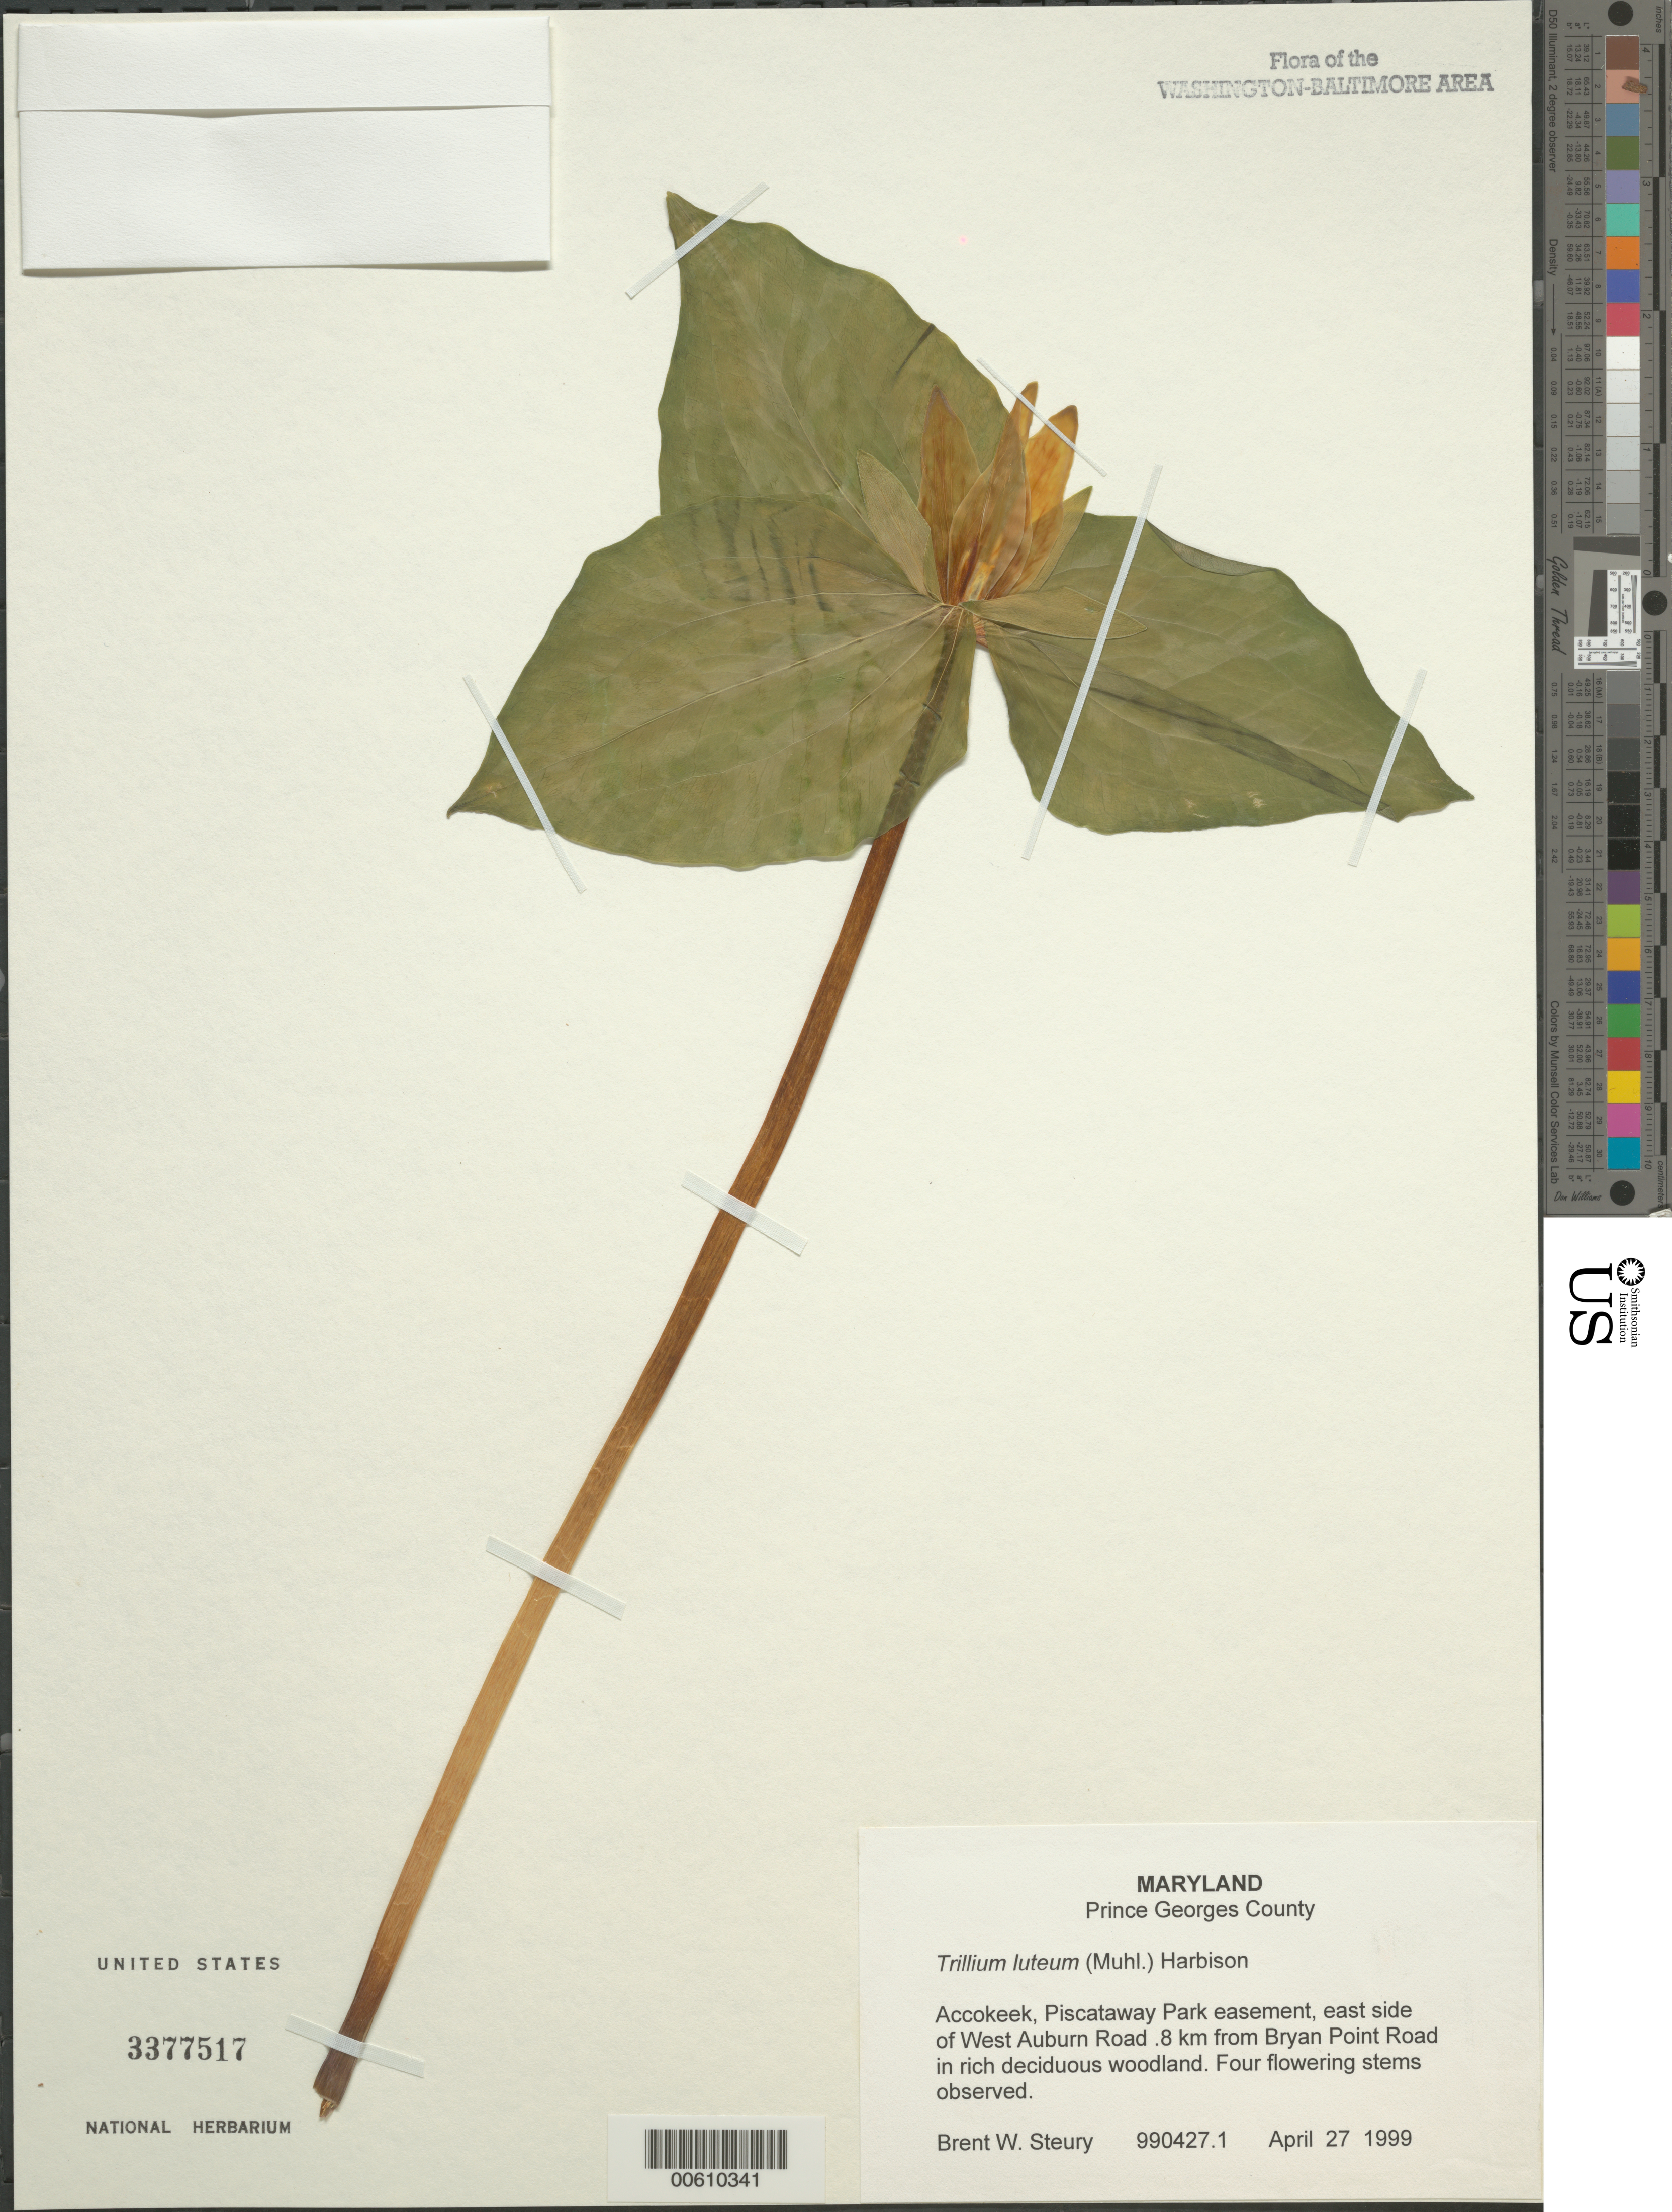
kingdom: Plantae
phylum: Tracheophyta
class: Liliopsida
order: Liliales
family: Melanthiaceae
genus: Trillium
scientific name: Trillium luteum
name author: Harb.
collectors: B. Steury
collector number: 990427.1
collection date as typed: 27 Apr 1999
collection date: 1999-04-27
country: United States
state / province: Maryland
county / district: Prince George's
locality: Accokeek, Piscataway Park Easement, E side of west Auburn Road from Bryan Point Road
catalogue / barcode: US 3377517